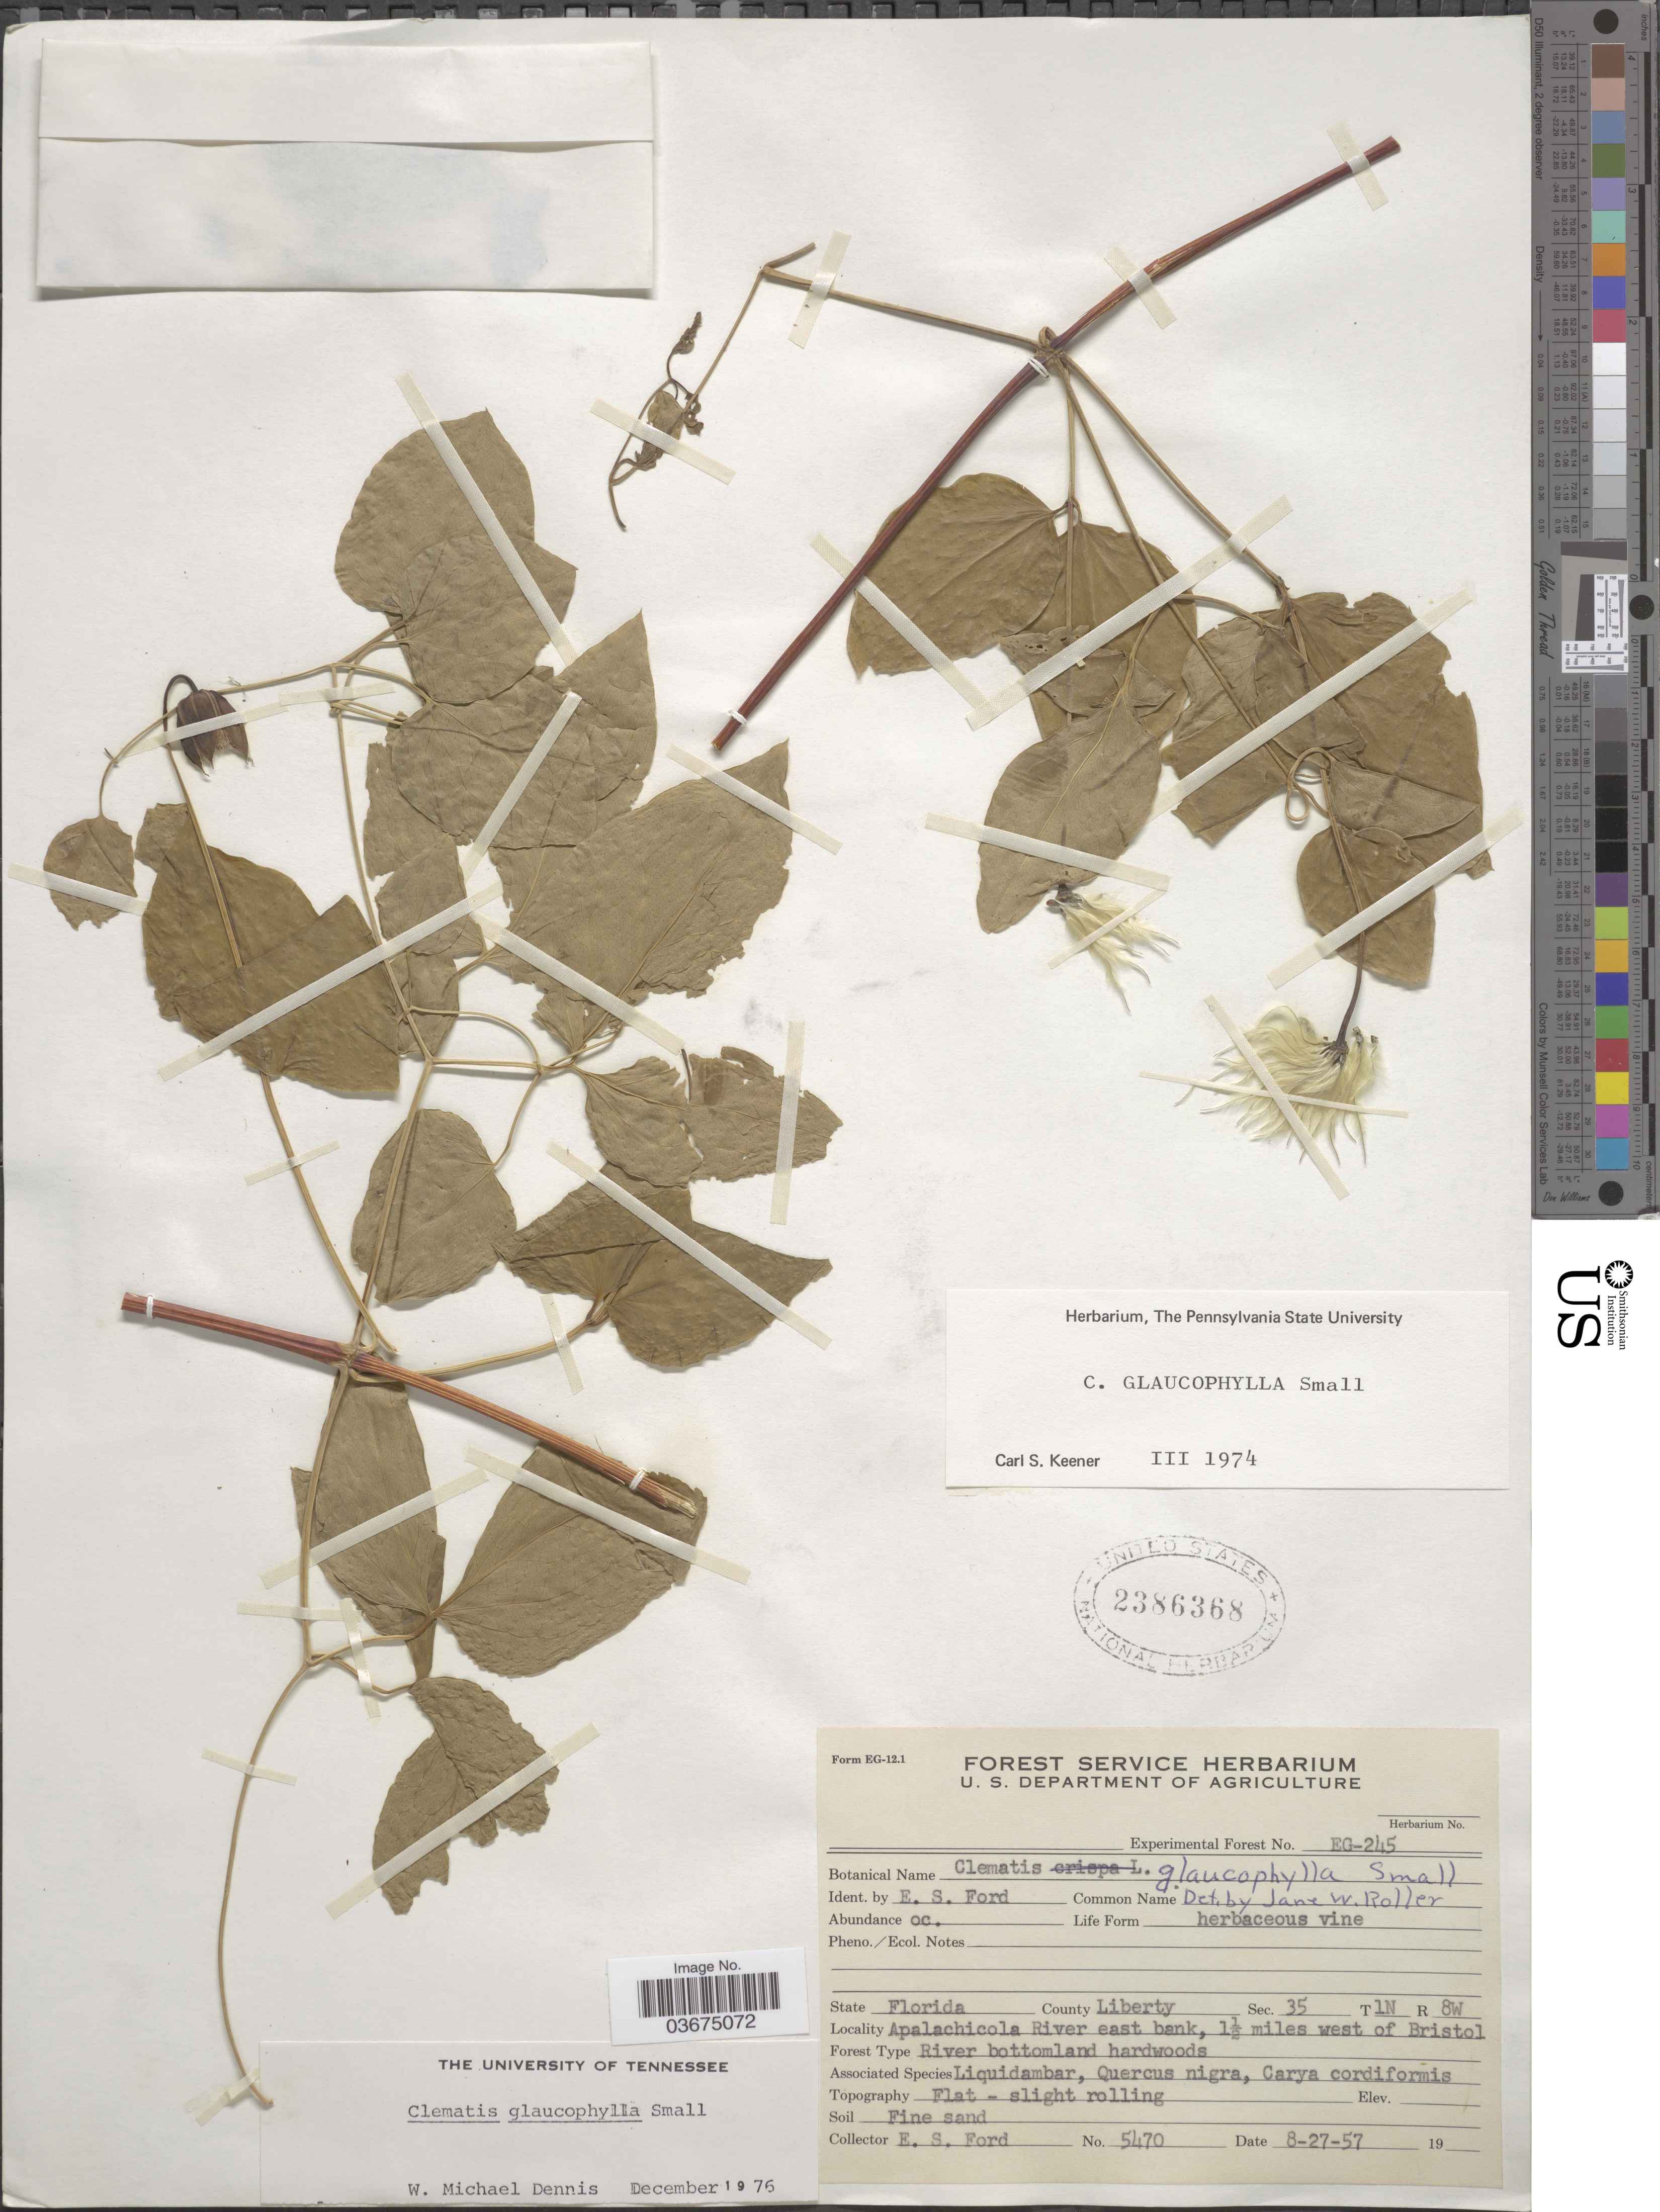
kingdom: Plantae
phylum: Tracheophyta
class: Magnoliopsida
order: Ranunculales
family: Ranunculaceae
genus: Clematis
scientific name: Clematis glaucophylla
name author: Small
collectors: E. Ford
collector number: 5470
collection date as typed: Transcribed d/m/y: 27/8/57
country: United States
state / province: Florida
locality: County Liberty, Sec. 35 T1N R8W. Apalachicola River east bank, 1½ miles west of Bristol.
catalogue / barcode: US 2386368